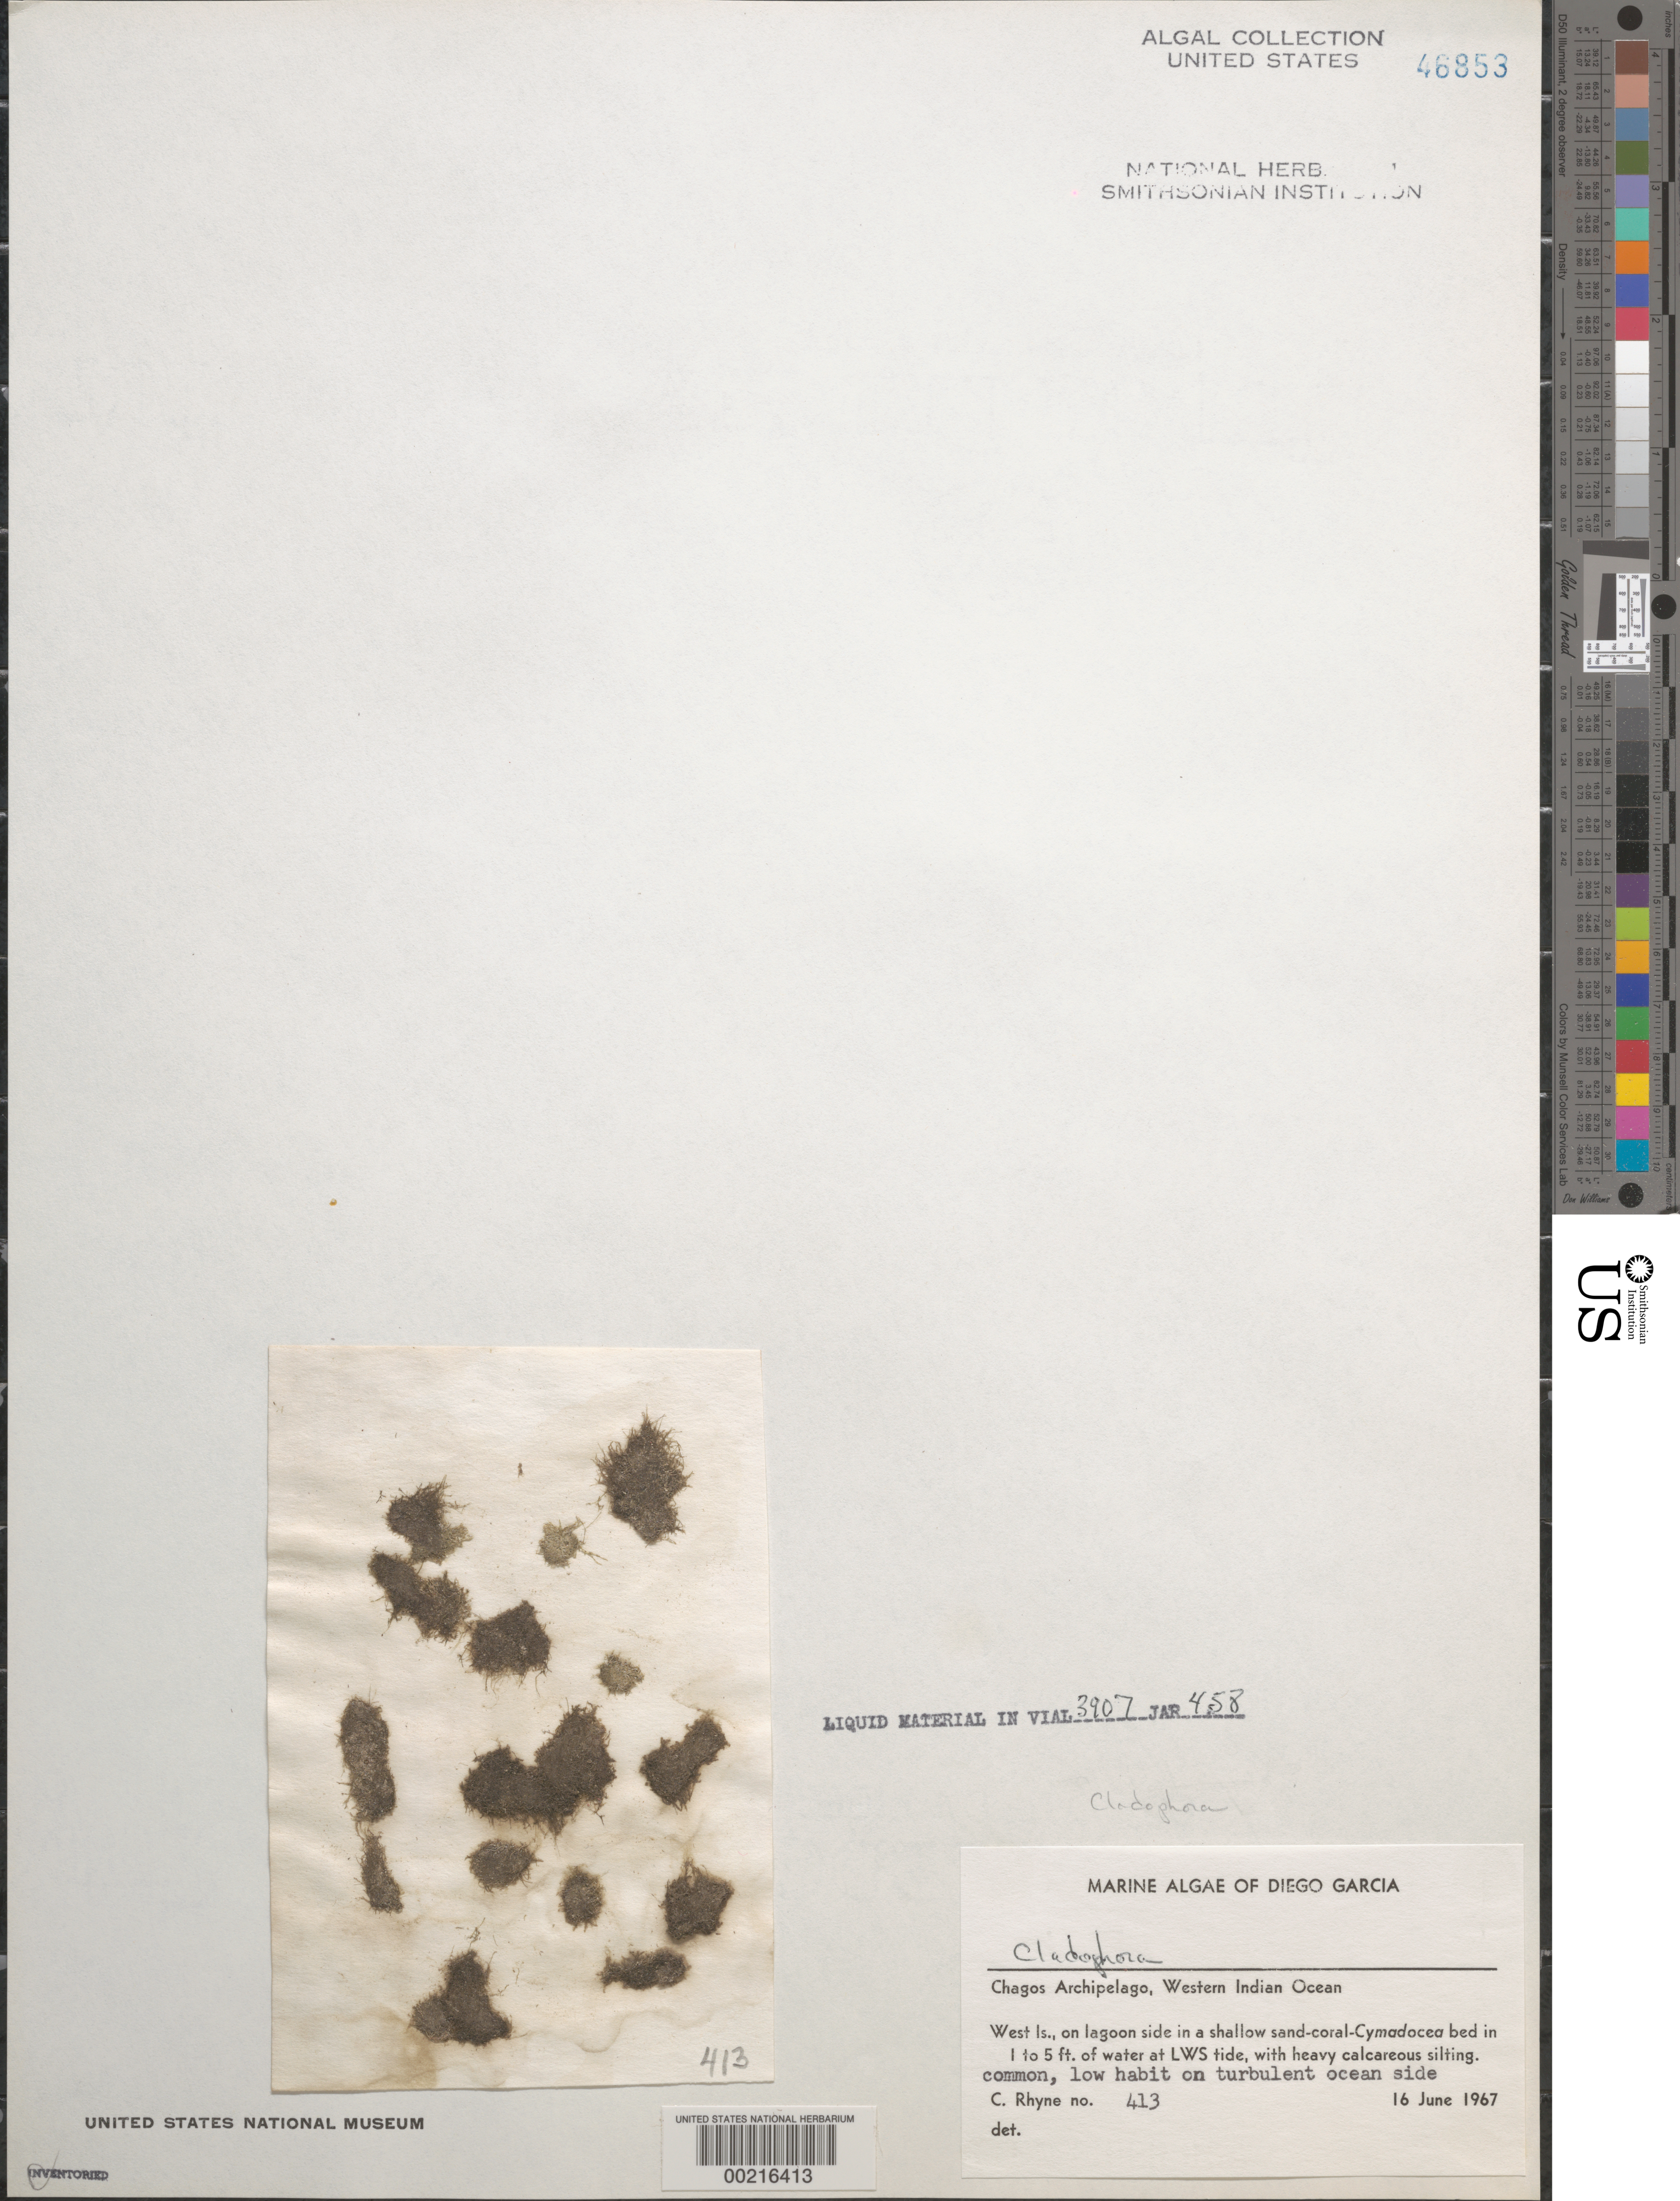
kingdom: Plantae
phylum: Chlorophyta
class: Ulvophyceae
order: Cladophorales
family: Cladophoraceae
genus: Cladophora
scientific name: Cladophora sp.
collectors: C. Rhyne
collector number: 413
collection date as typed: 16 Jun 1967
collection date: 1967-06-16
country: British Indian Ocean Territory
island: Diego Garcia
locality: West Island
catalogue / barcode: US 46853